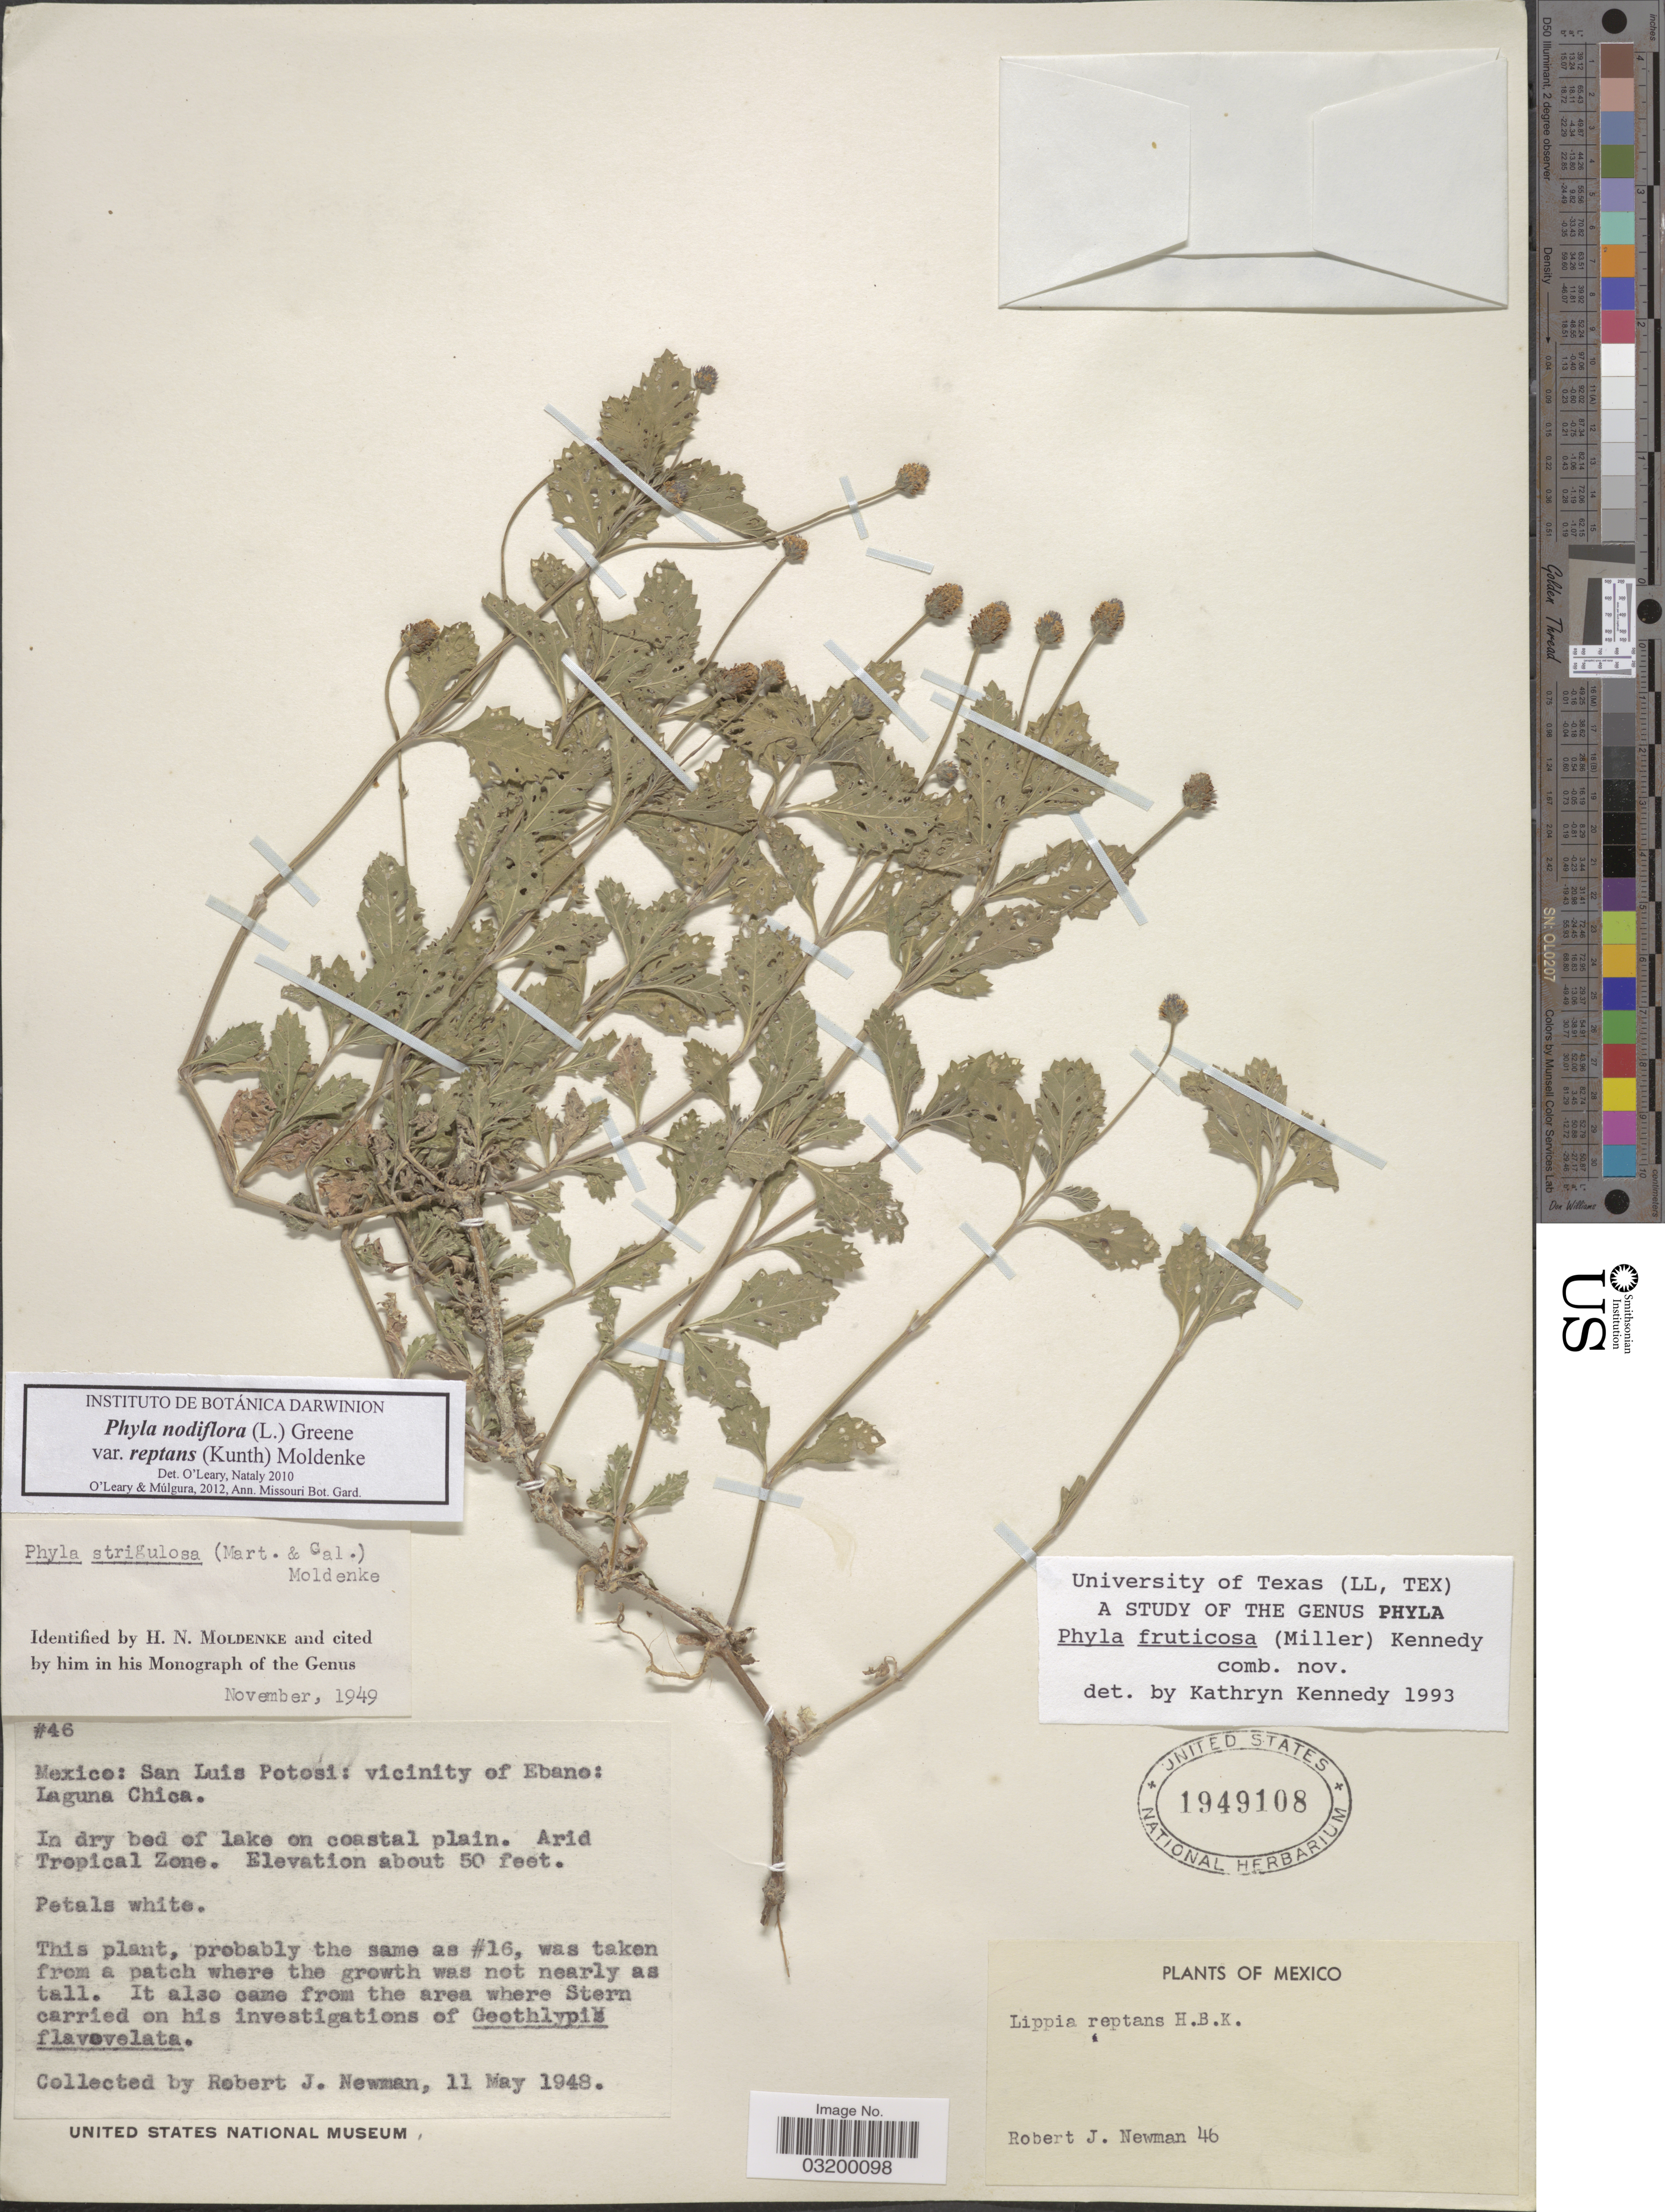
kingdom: Plantae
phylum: Tracheophyta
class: Magnoliopsida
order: Lamiales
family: Verbenaceae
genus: Phyla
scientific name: Phyla nodiflora var. reptans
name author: (Kunth) Moldenke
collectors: R. J. Newman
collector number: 46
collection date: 1948-05-11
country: Mexico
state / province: San Luis Potosí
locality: Vicinity of Ebano: Laguna Chica. In dry bed of lake on coastal plain. Arid Tropical Zone.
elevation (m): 15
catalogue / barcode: US 1949108